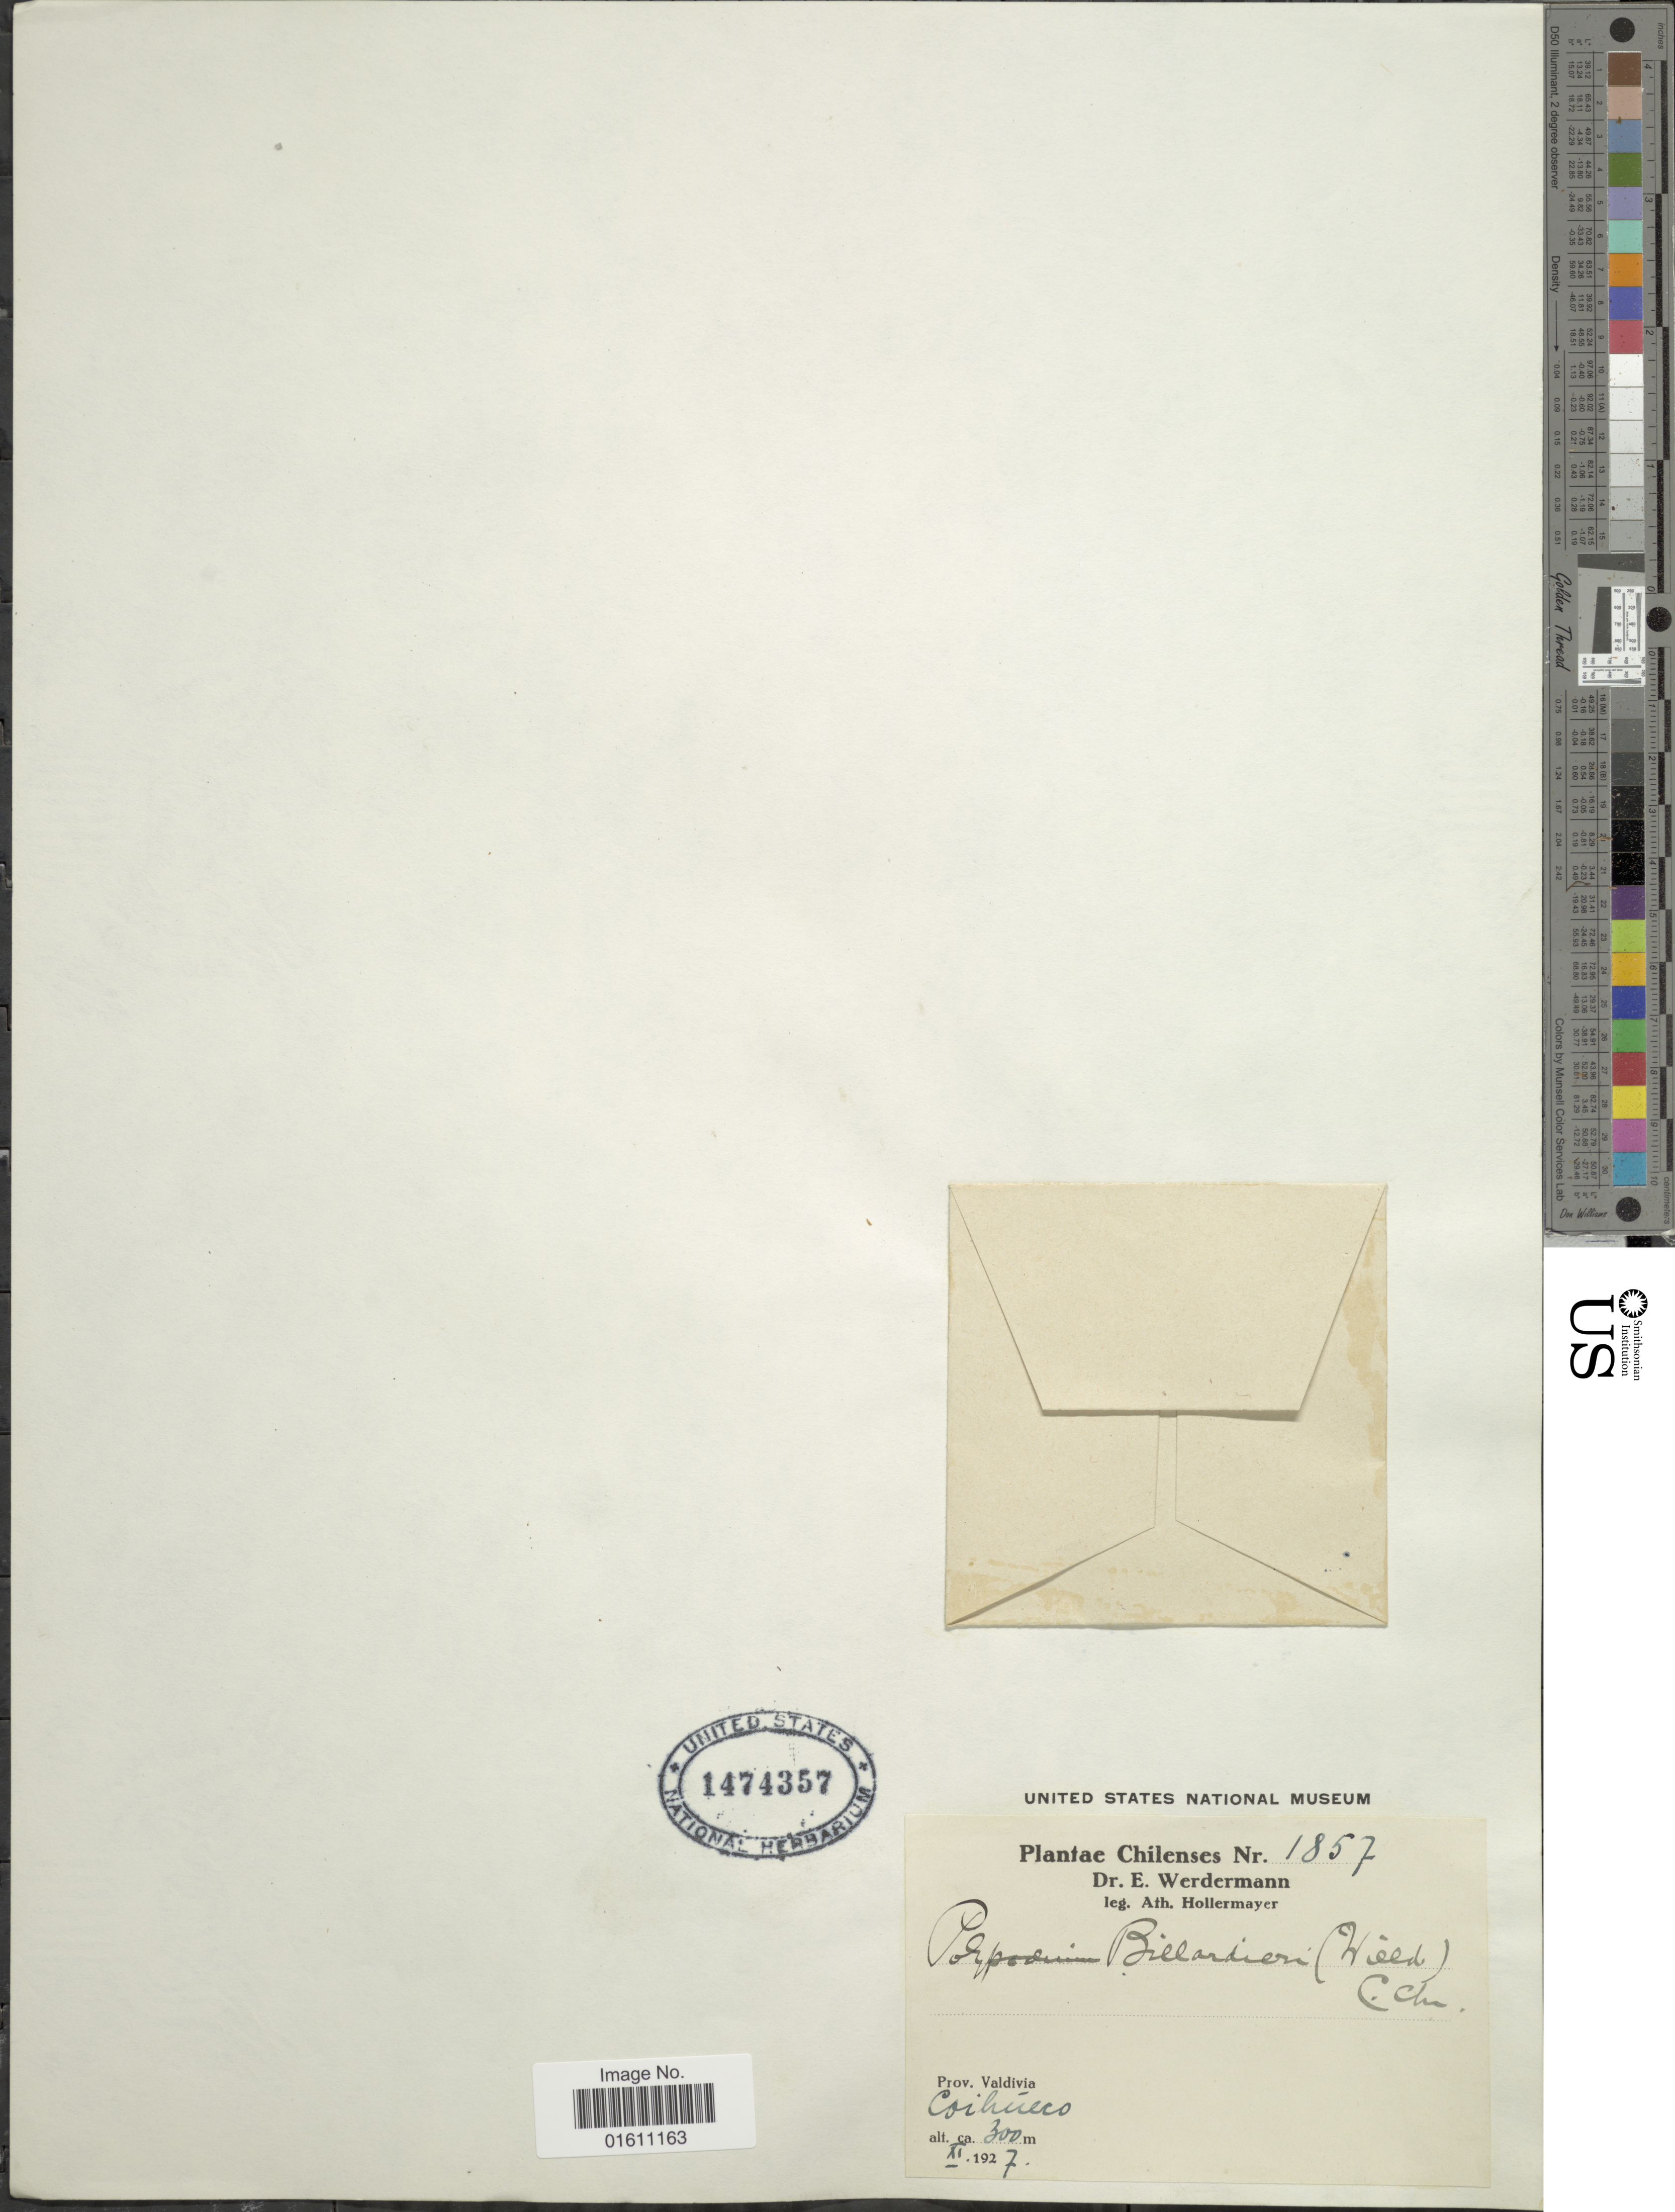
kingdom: Plantae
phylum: Tracheophyta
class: Polypodiopsida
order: Polypodiales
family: Polypodiaceae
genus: Notogrammitis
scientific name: Notogrammitis patagonica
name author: (C. Chr.) Parris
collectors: E. Wedermann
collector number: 1857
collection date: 1927-11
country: Chile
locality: Chilenses, Prov. Valdivia, Coihúeco.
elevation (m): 300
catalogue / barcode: US 1474357